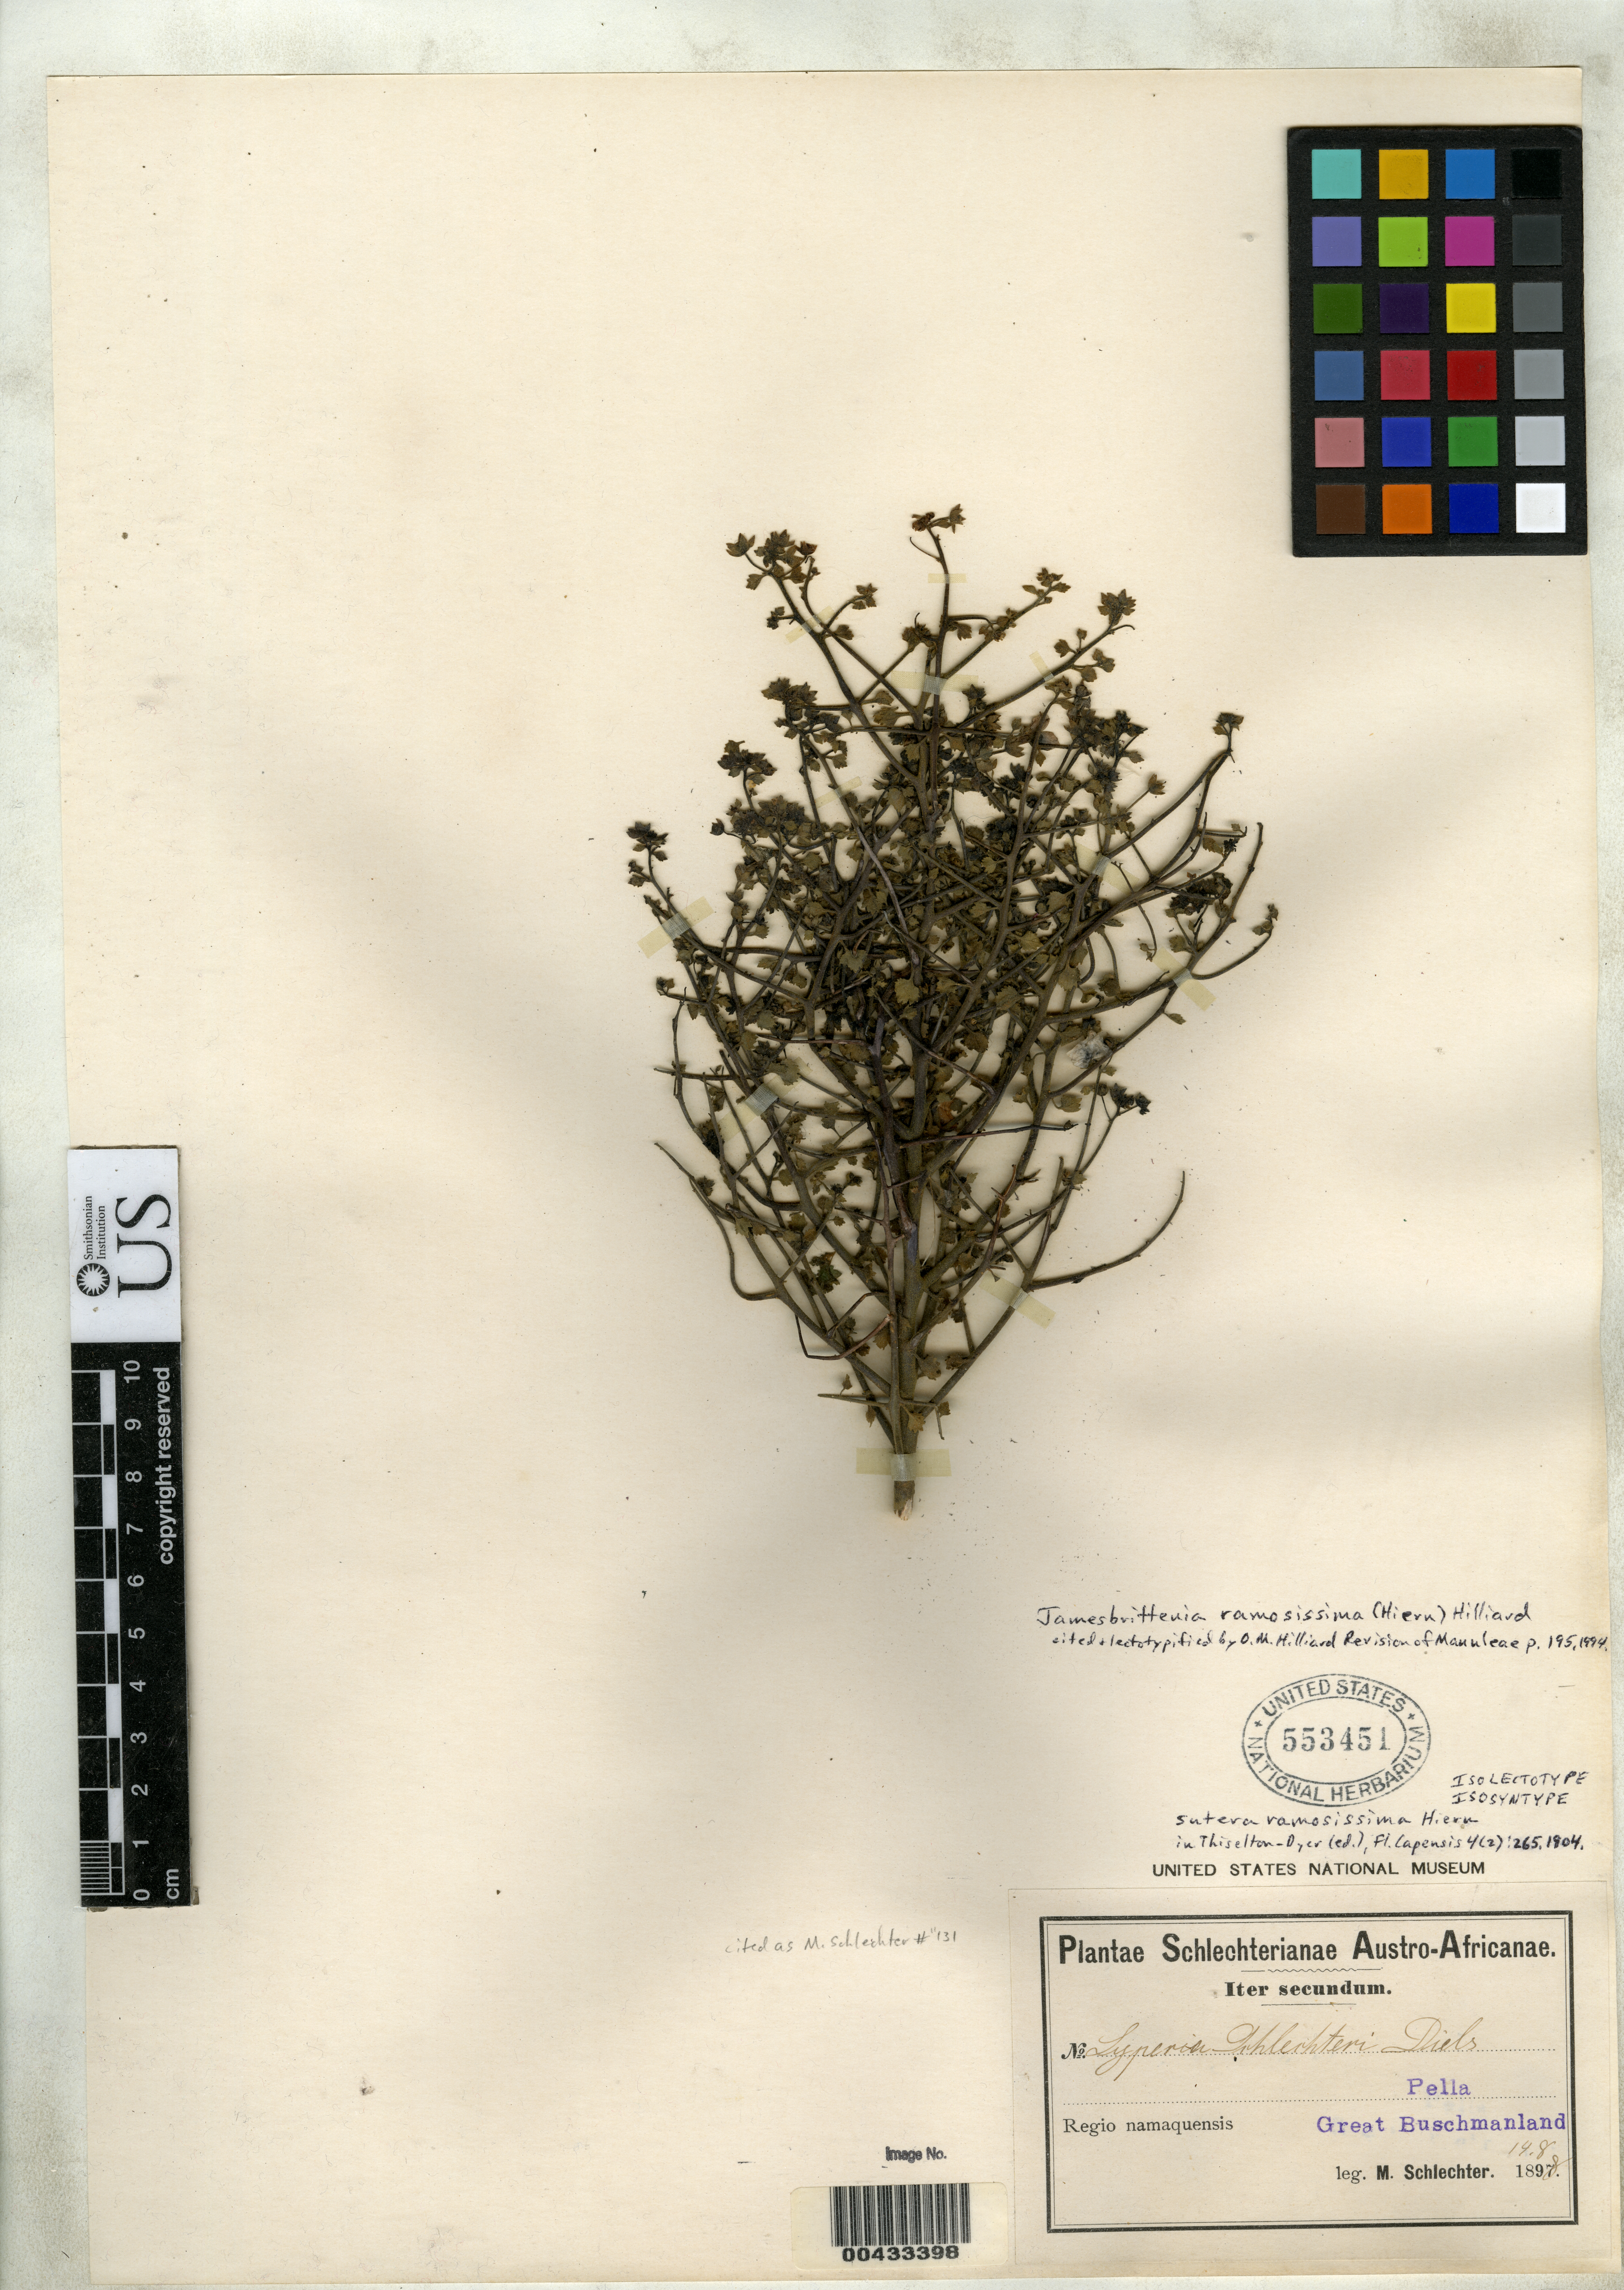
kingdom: Plantae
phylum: Tracheophyta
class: Magnoliopsida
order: Lamiales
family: Scrophulariaceae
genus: Sutera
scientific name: Sutera ramosissima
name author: Hiern in Dyer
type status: Isolectotype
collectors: M. Schlechter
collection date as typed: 14 Aug 1898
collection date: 1898-08-14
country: South Africa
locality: Pella, Great Buschmanland, regio Namaquensis.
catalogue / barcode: US 553451